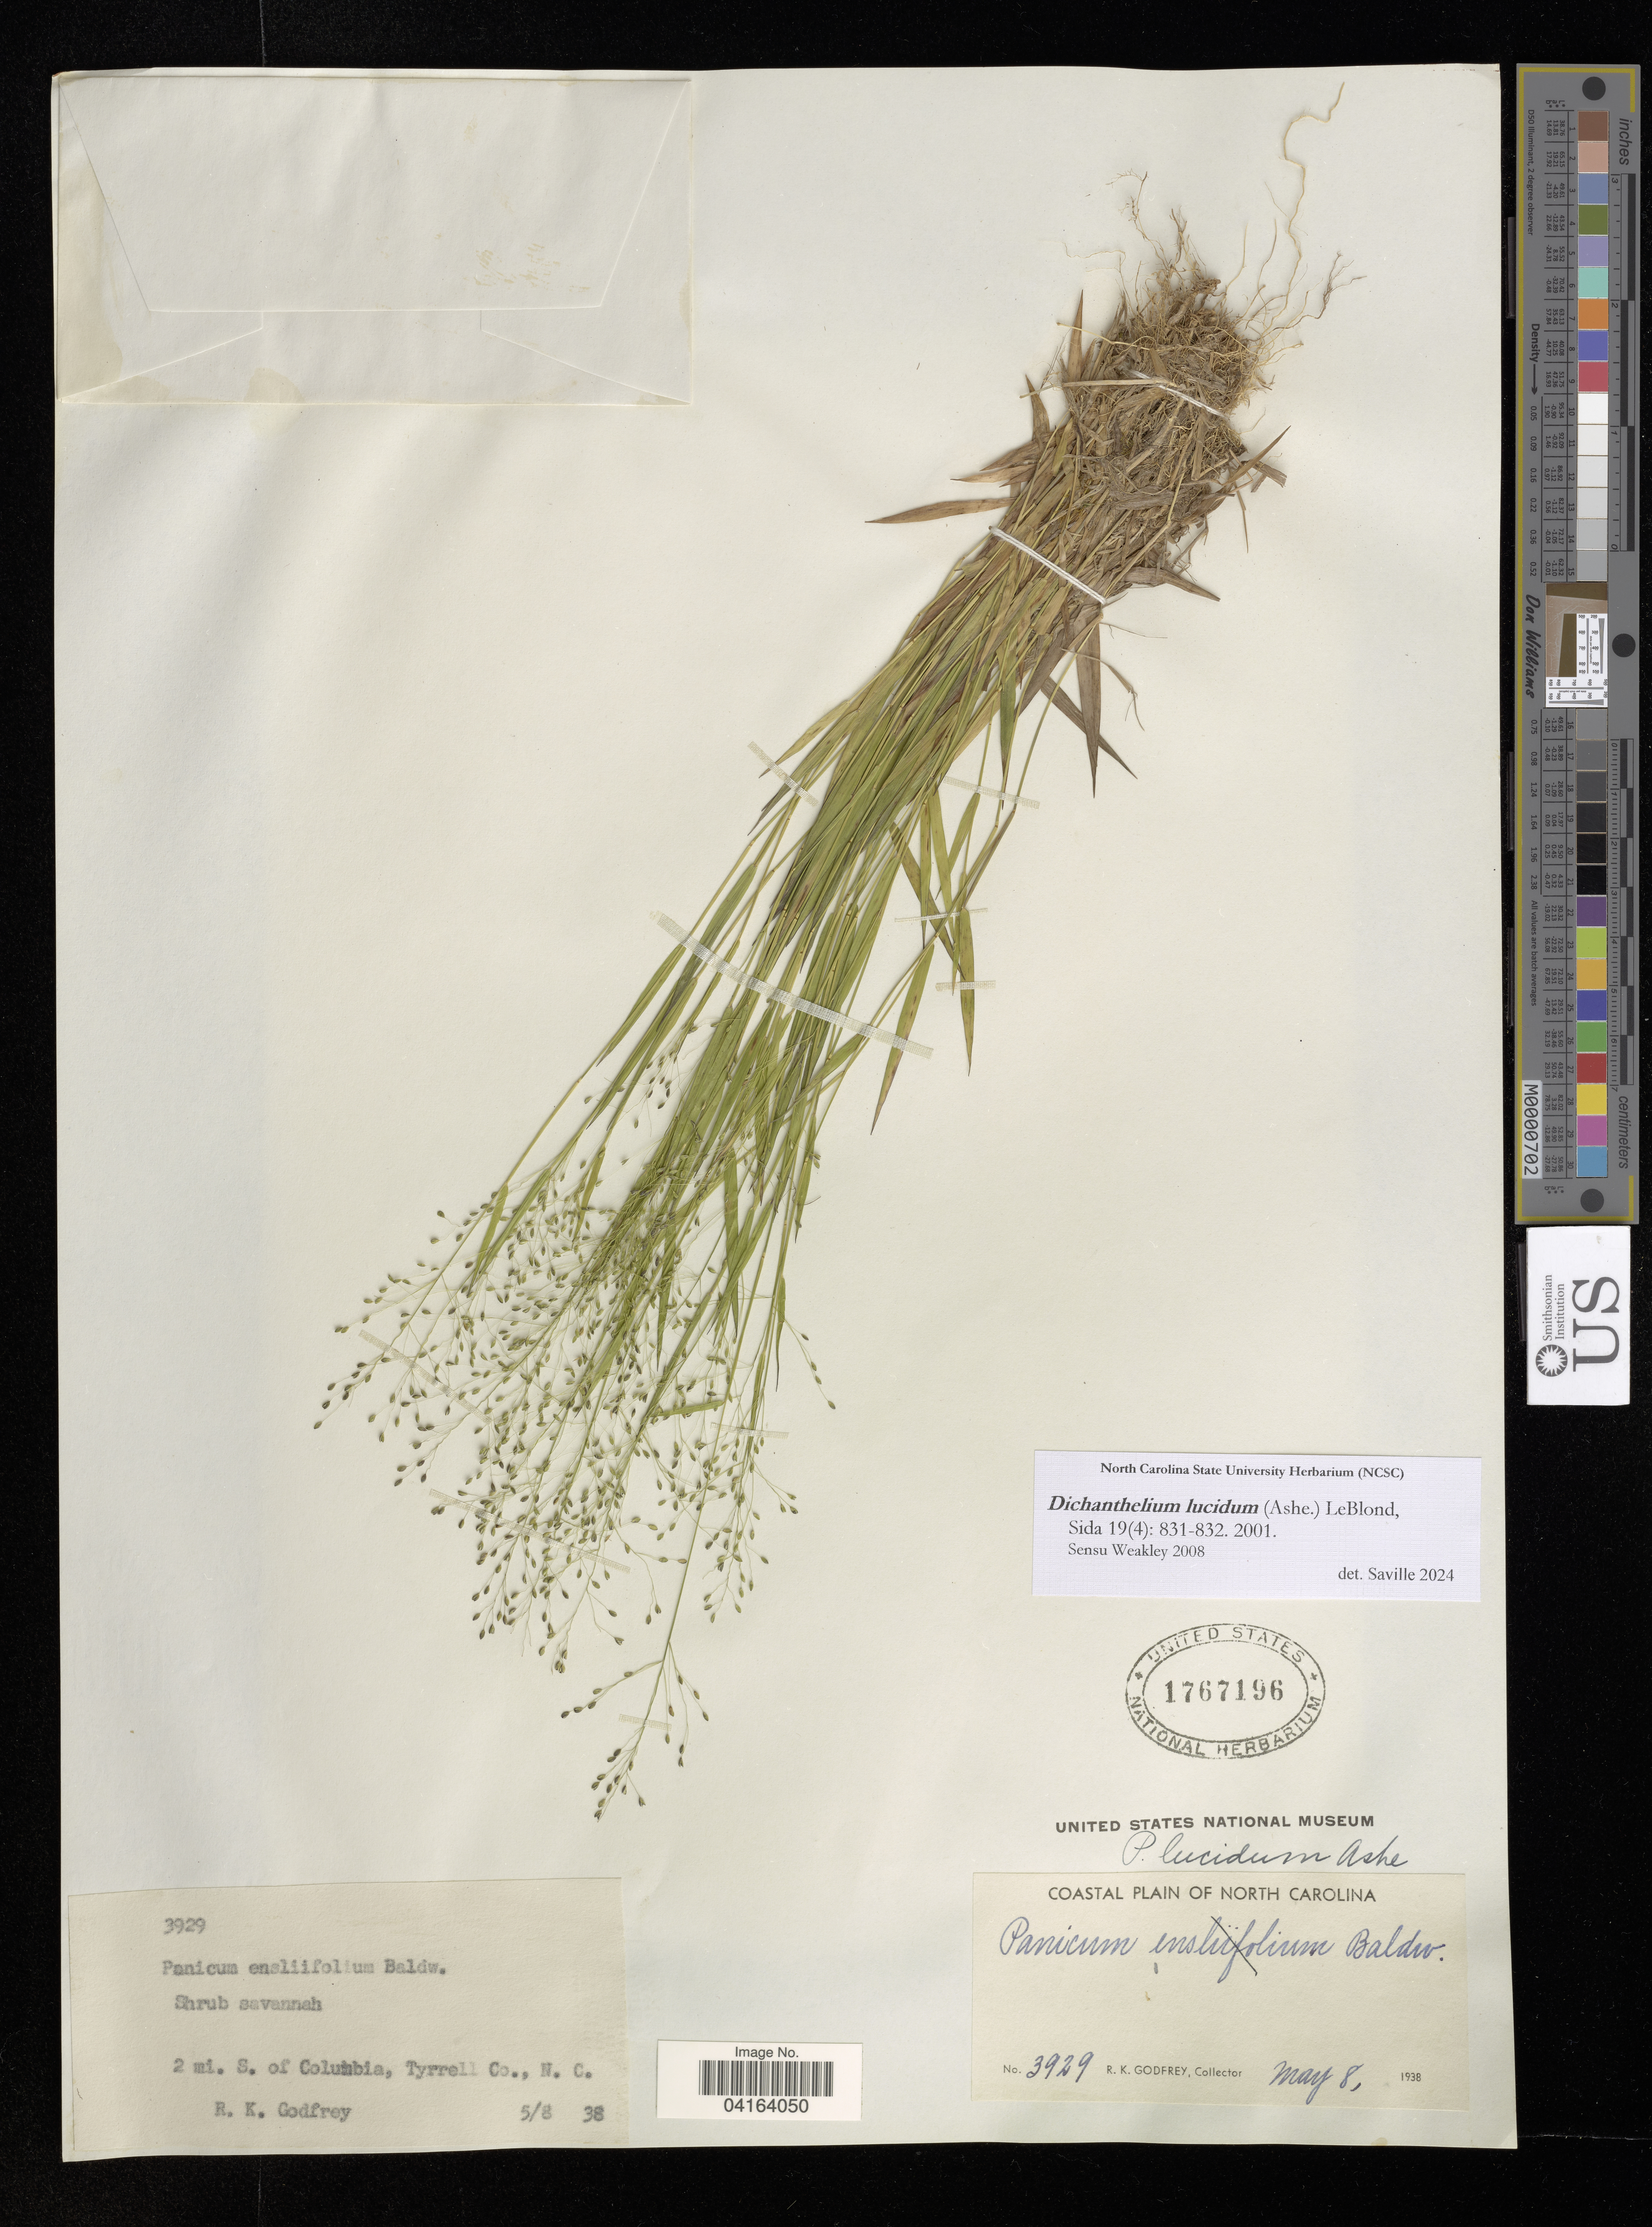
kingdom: Plantae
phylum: Tracheophyta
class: Liliopsida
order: Poales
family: Poaceae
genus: Dichanthelium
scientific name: Dichanthelium lucidum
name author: (Ashe) LeBlond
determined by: Saville, A. C., (NCSC), North Carolina State University (UNITED STATES)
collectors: R. K. Godfrey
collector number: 3929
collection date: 1938-05-08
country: United States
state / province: North Carolina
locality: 2 mi. S. of Columbia, Tyrrell Co.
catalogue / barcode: US 1767196